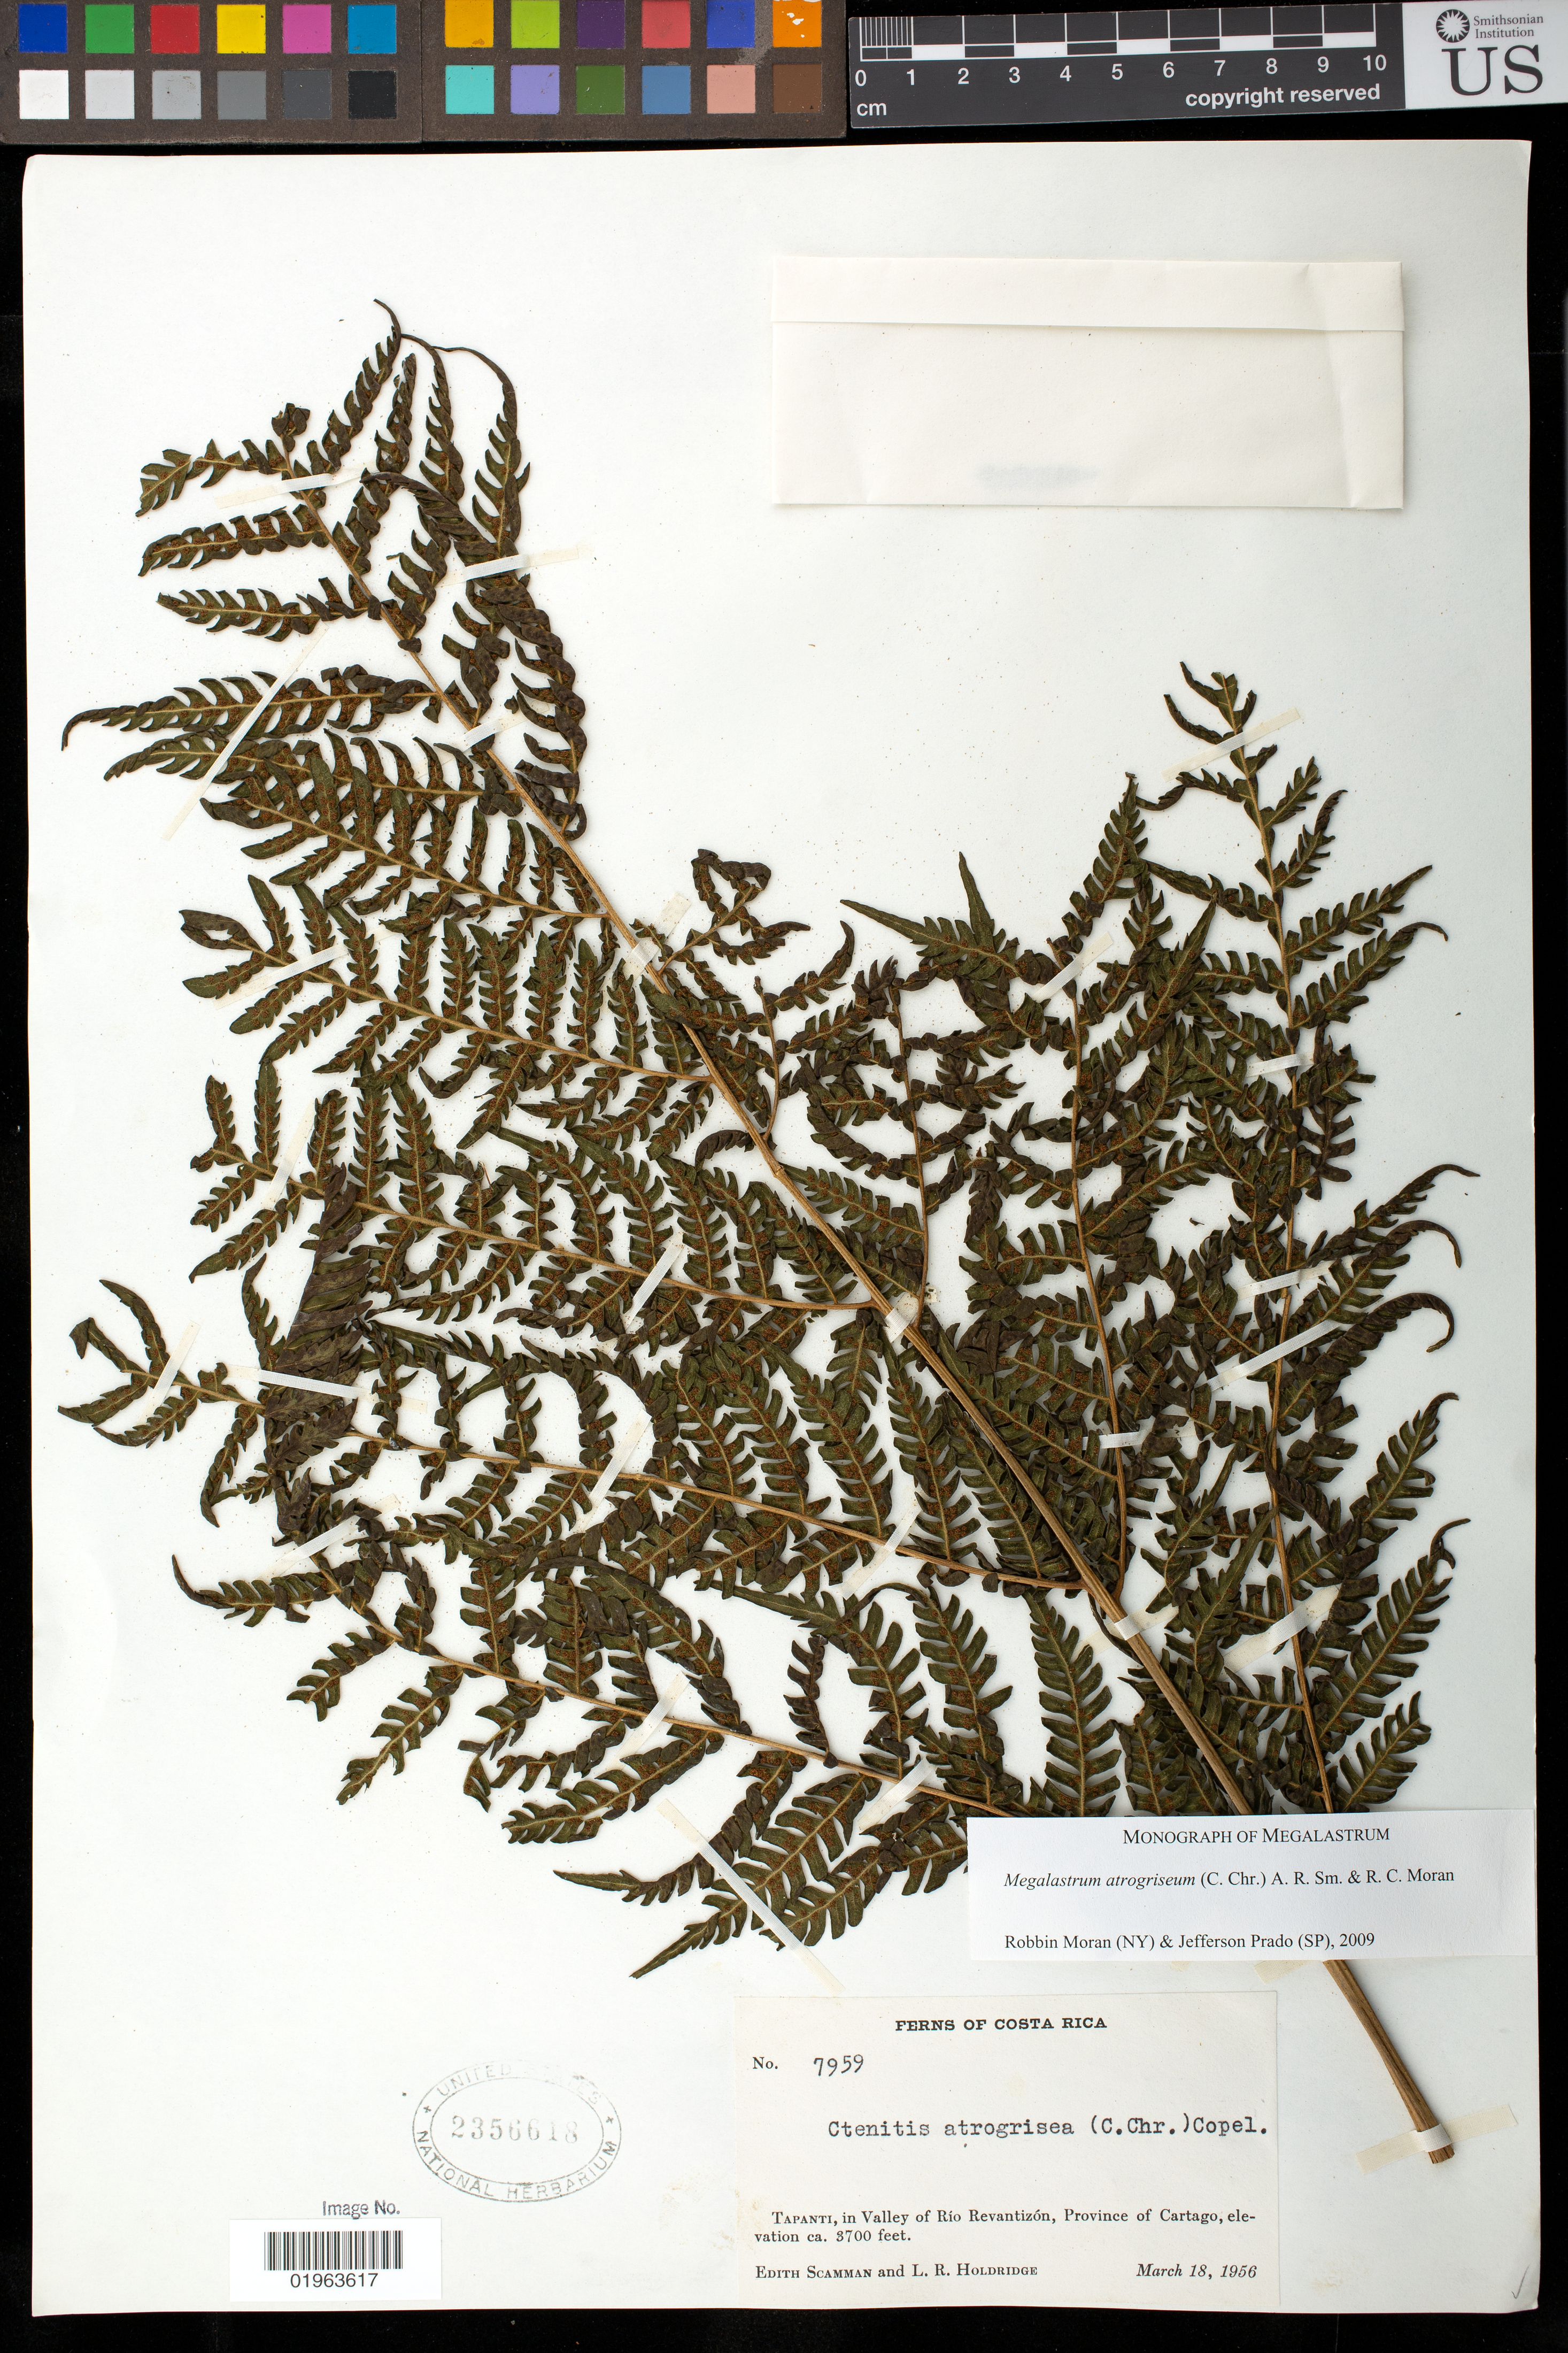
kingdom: Plantae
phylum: Tracheophyta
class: Polypodiopsida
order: Polypodiales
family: Dryopteridaceae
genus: Megalastrum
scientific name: Megalastrum atrogriseum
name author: (C. Chr.) A.R. Sm. & R.C. Moran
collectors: E. Scamman & L. Holdridge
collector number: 7959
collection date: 1956-03-18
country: Costa Rica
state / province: Cartago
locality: Tapanti, in Valley of Río Revantizón, province of Cartago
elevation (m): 1128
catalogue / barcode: US 2356618